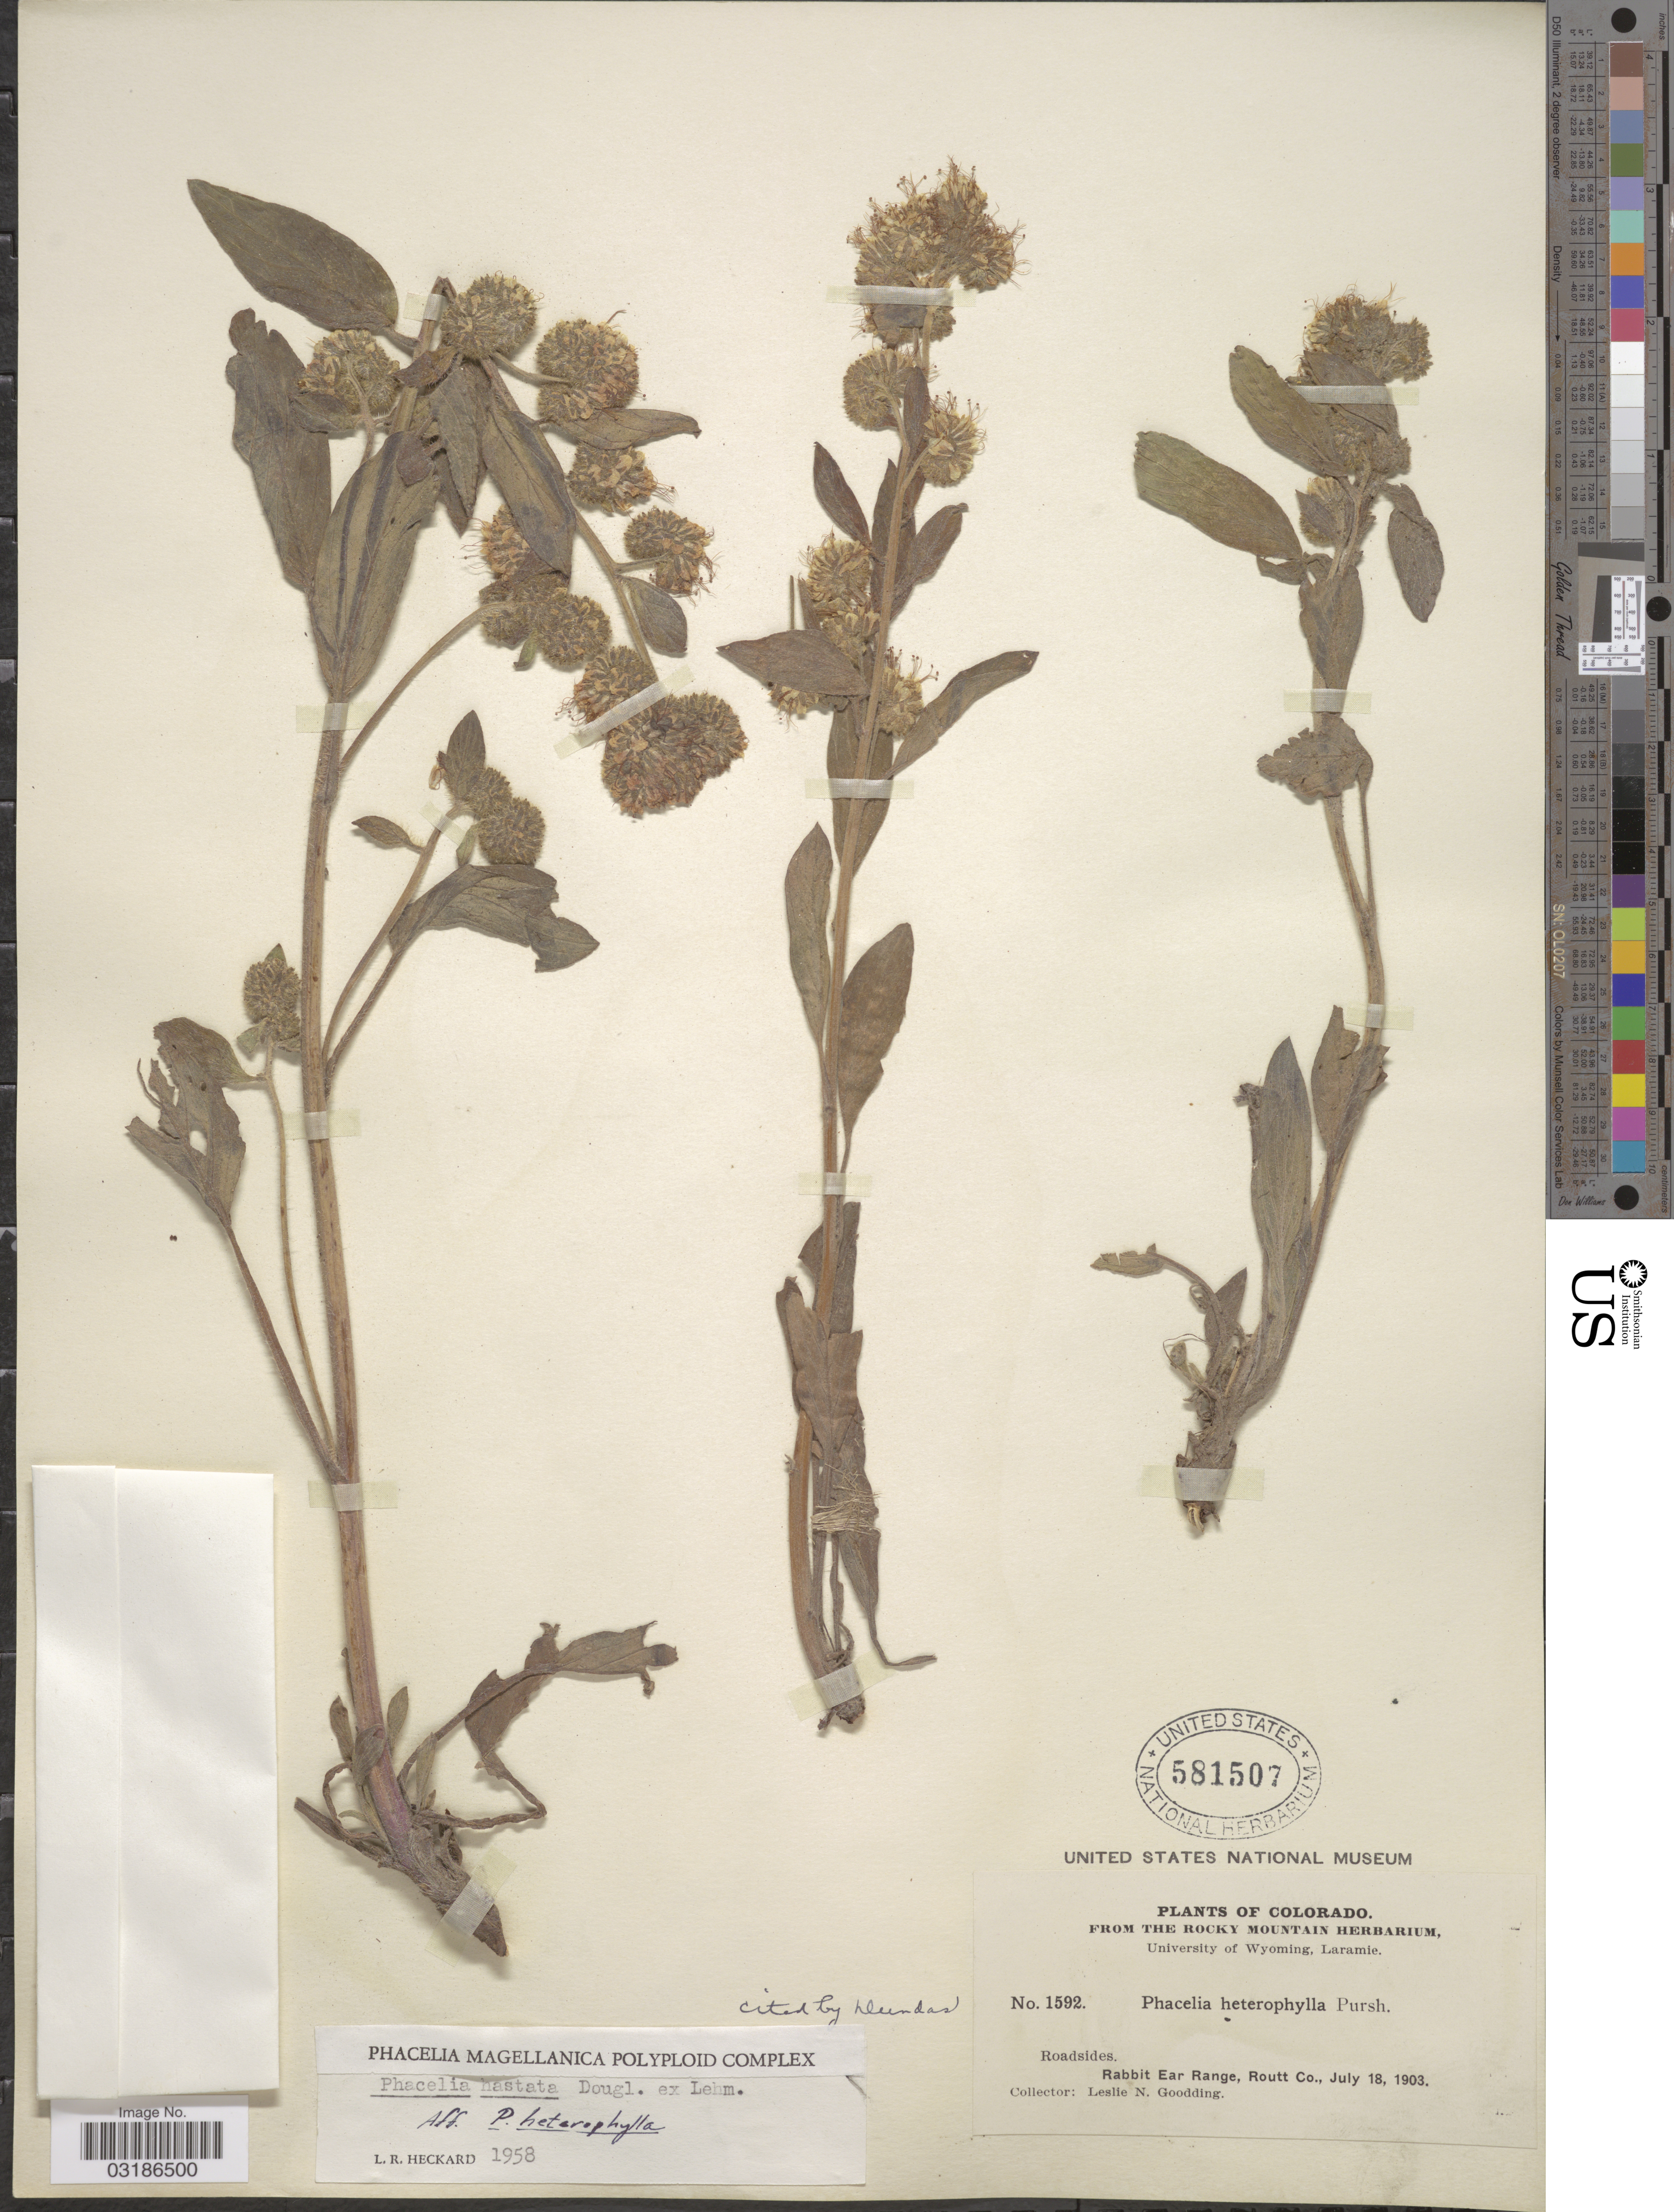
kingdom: Plantae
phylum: Tracheophyta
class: Magnoliopsida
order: Boraginales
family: Hydrophyllaceae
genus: Phacelia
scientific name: Phacelia hastata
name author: Douglas ex Lehm.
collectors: L. N. Goodding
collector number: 1592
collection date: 1903-07-18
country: United States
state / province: Colorado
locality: Roadsides, Rabbit Ear Range, Routt Co.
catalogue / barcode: US 581507